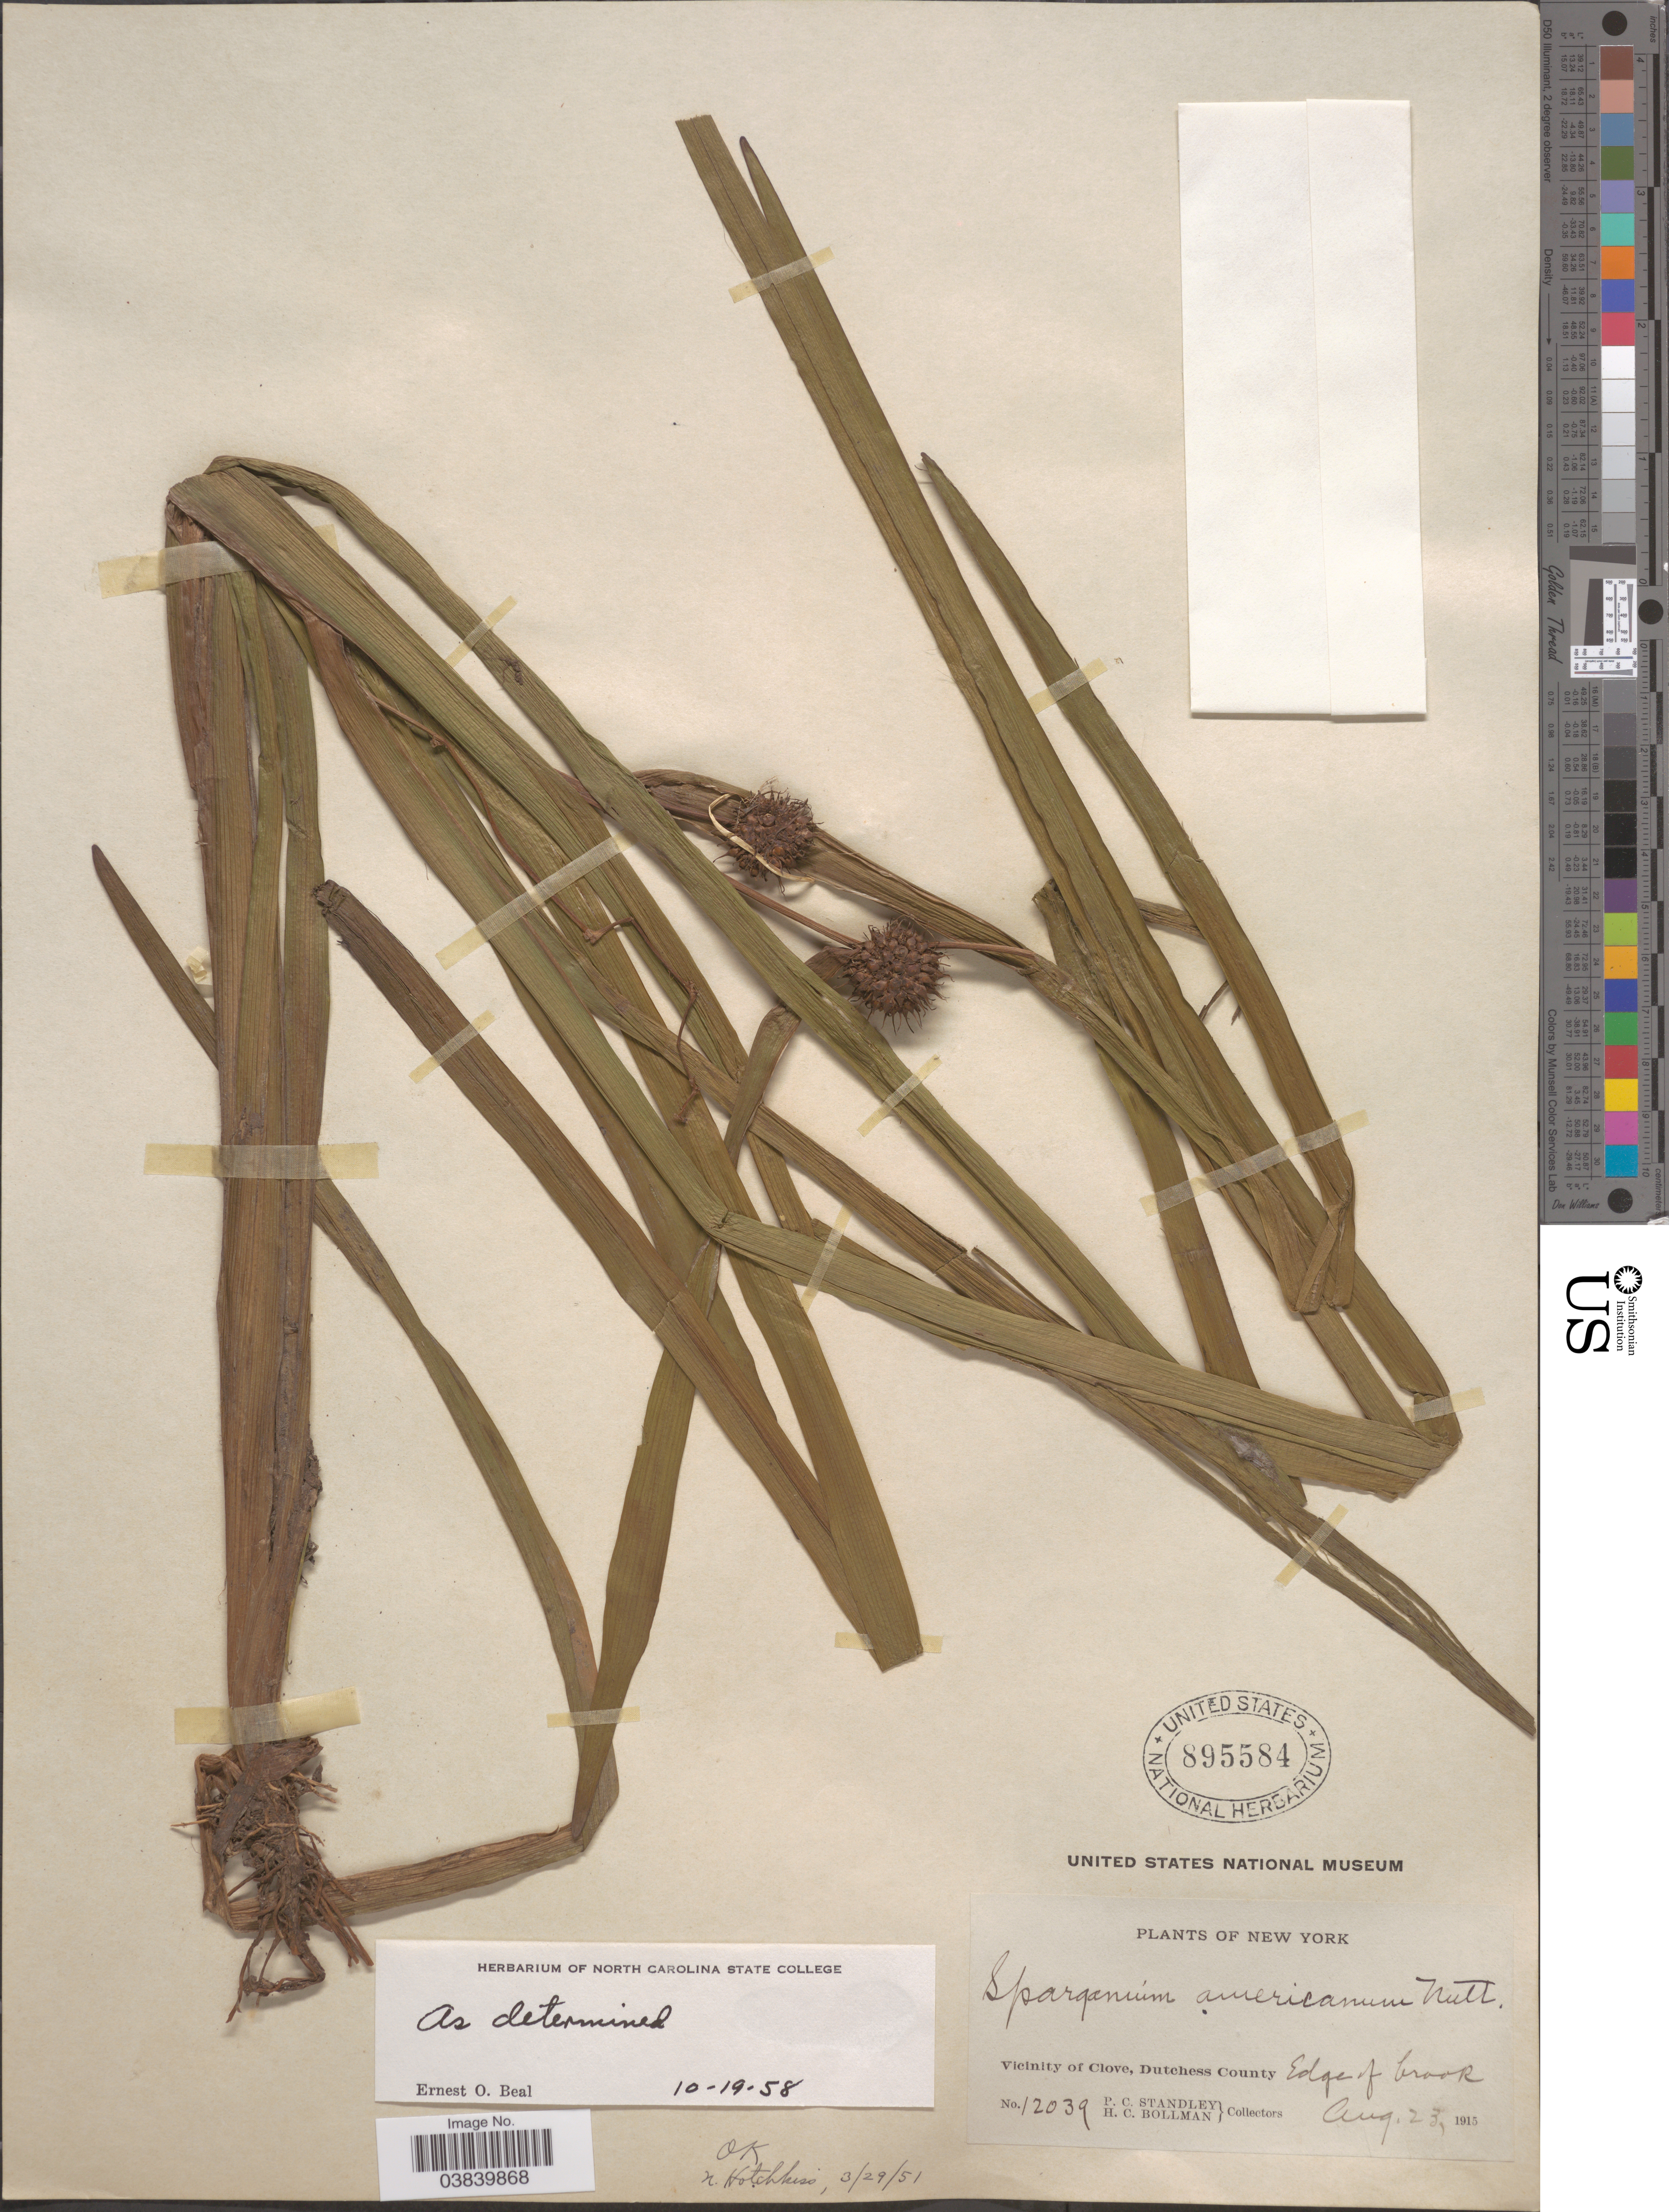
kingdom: Plantae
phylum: Tracheophyta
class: Liliopsida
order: Poales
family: Typhaceae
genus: Sparganium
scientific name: Sparganium americanum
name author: Nutt.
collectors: P. C. Standley & H. C. Bollman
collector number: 12039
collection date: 1915-08-23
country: United States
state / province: New York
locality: Vicinity of Clove, Dutchess County. Edge of brook.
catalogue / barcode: US 895584